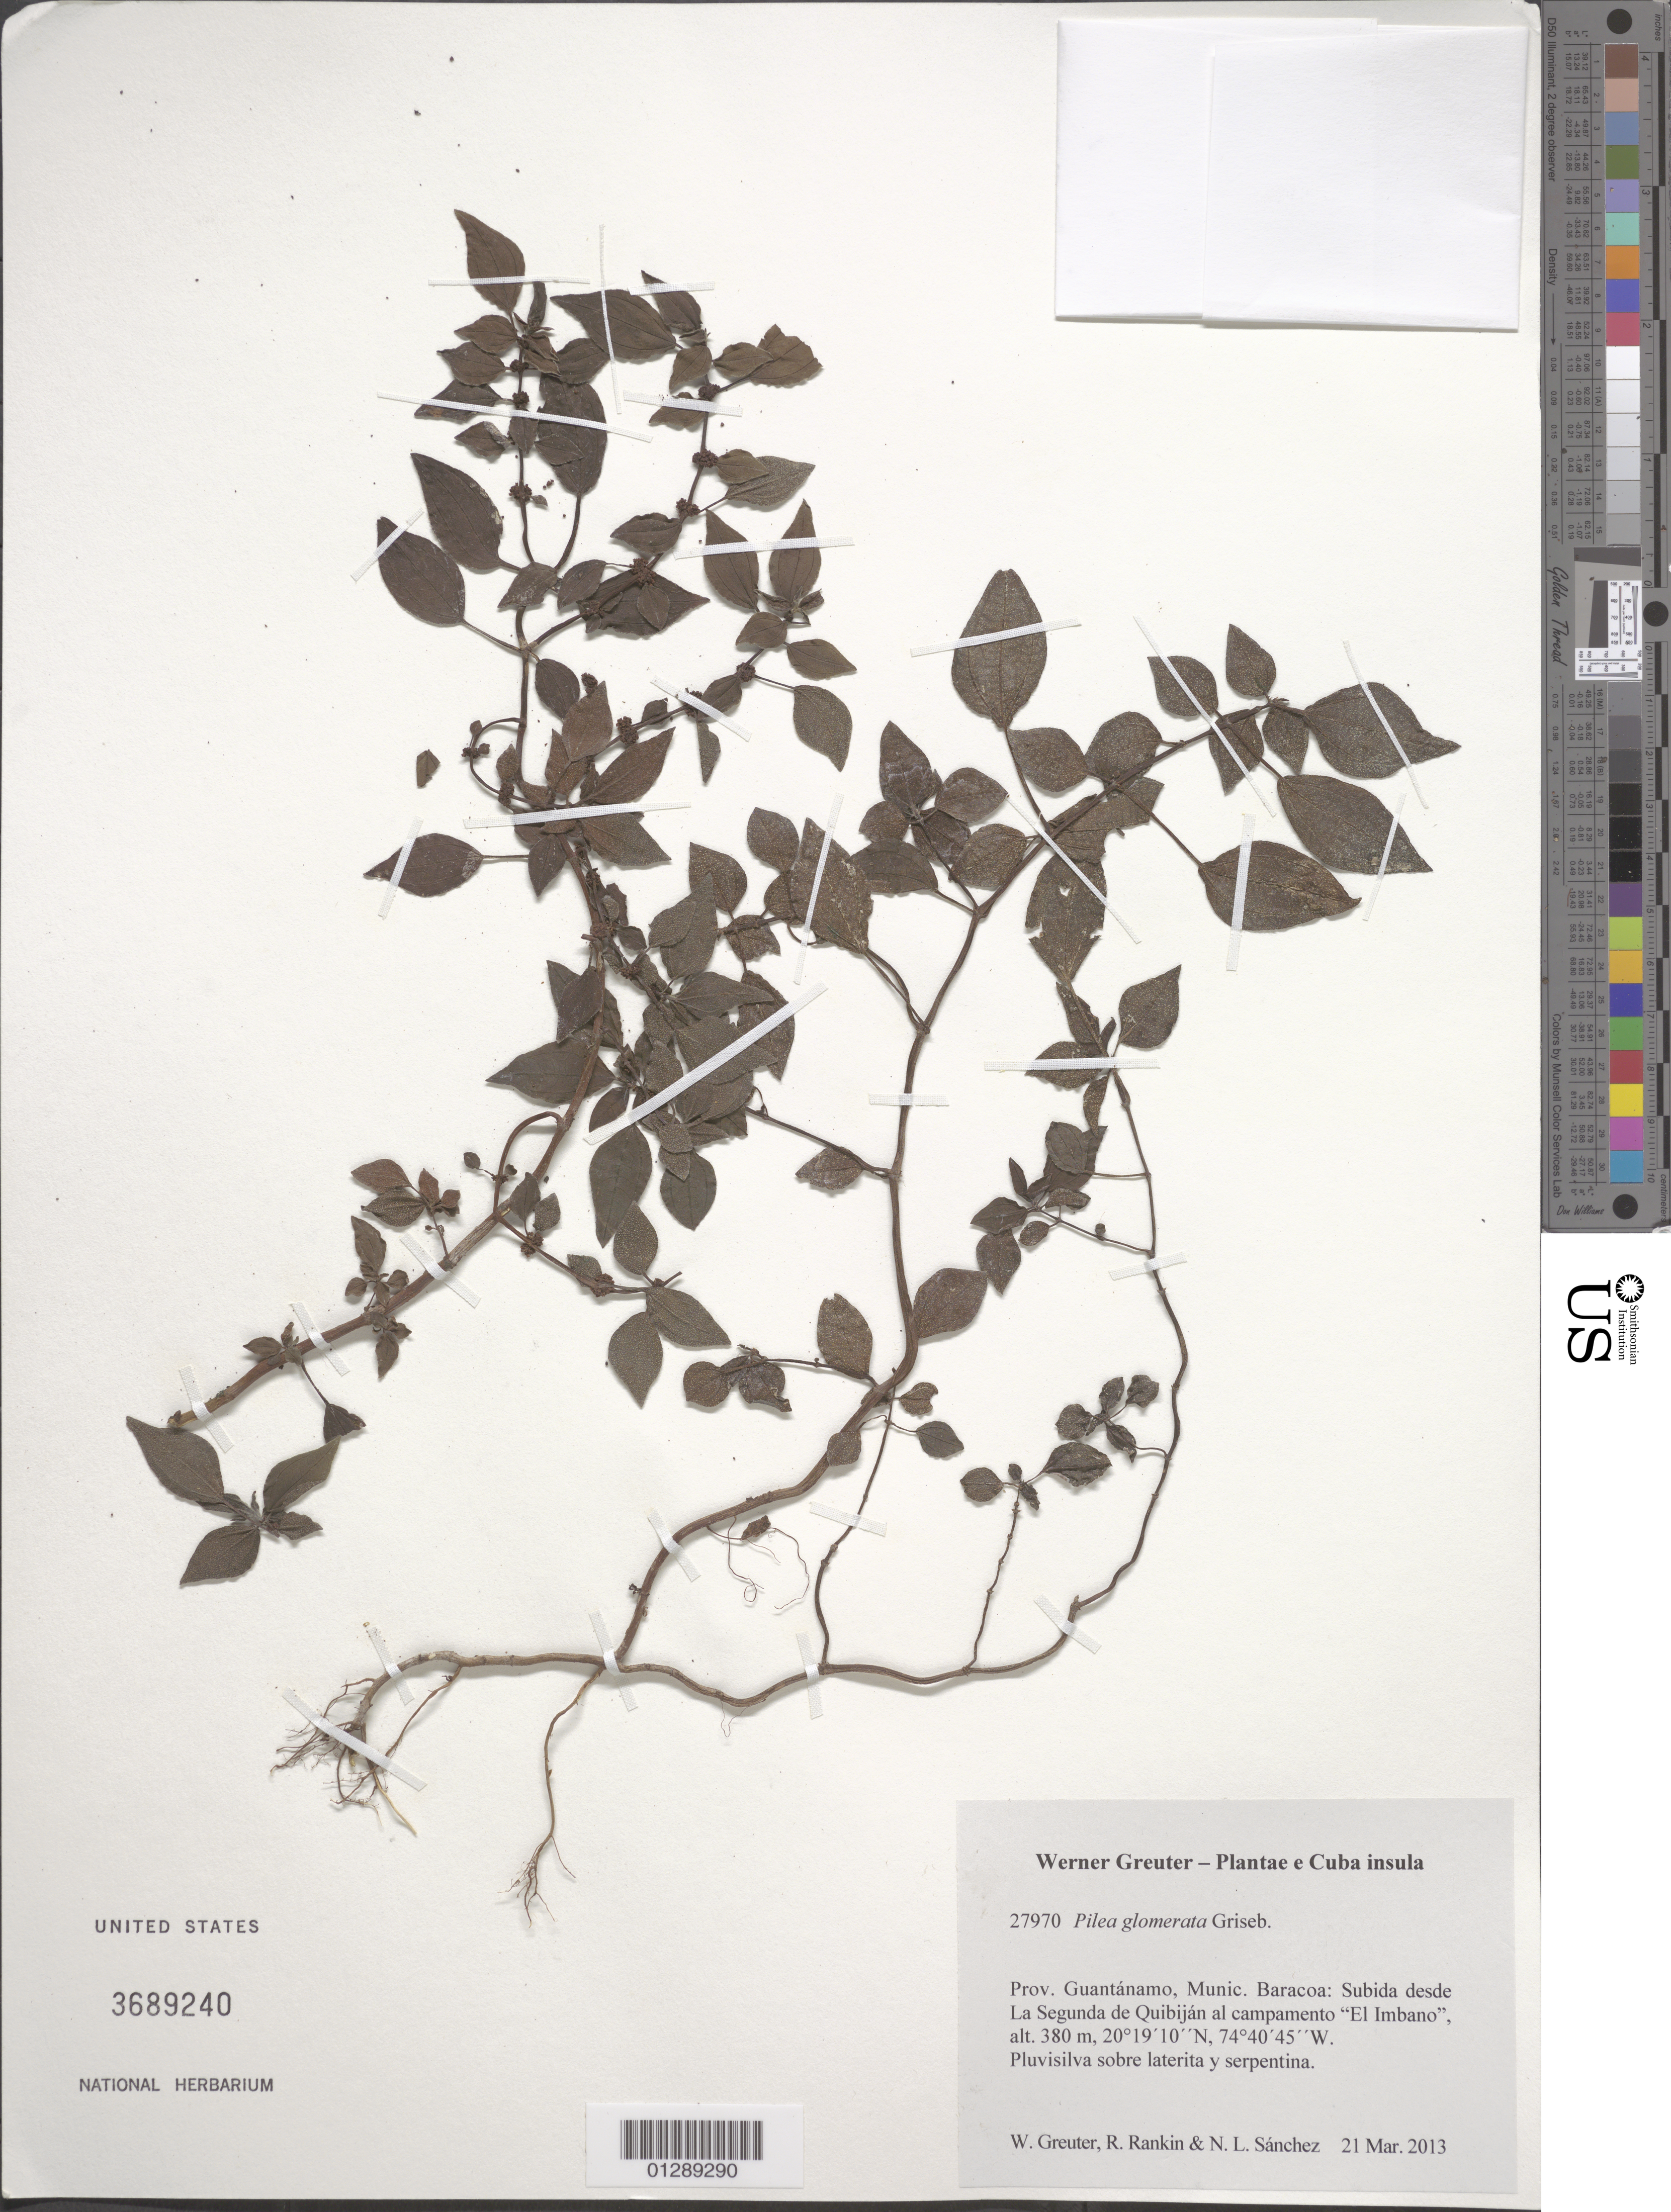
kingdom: Plantae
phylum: Tracheophyta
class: Magnoliopsida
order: Rosales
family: Urticaceae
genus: Pilea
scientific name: Pilea glomerata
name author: Griseb.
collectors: W. R. Greuter, R. Rankin Rodriguez & N. Sanchez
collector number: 27970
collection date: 2013-03-21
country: Cuba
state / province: Guantanamo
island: Cuba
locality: Munic. Baracoa: Subida desde La Segunda de Quibiján al campamento "El Imbano".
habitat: Pluvisilva sobre laterita y serpentina.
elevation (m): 380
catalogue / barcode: US 3689240